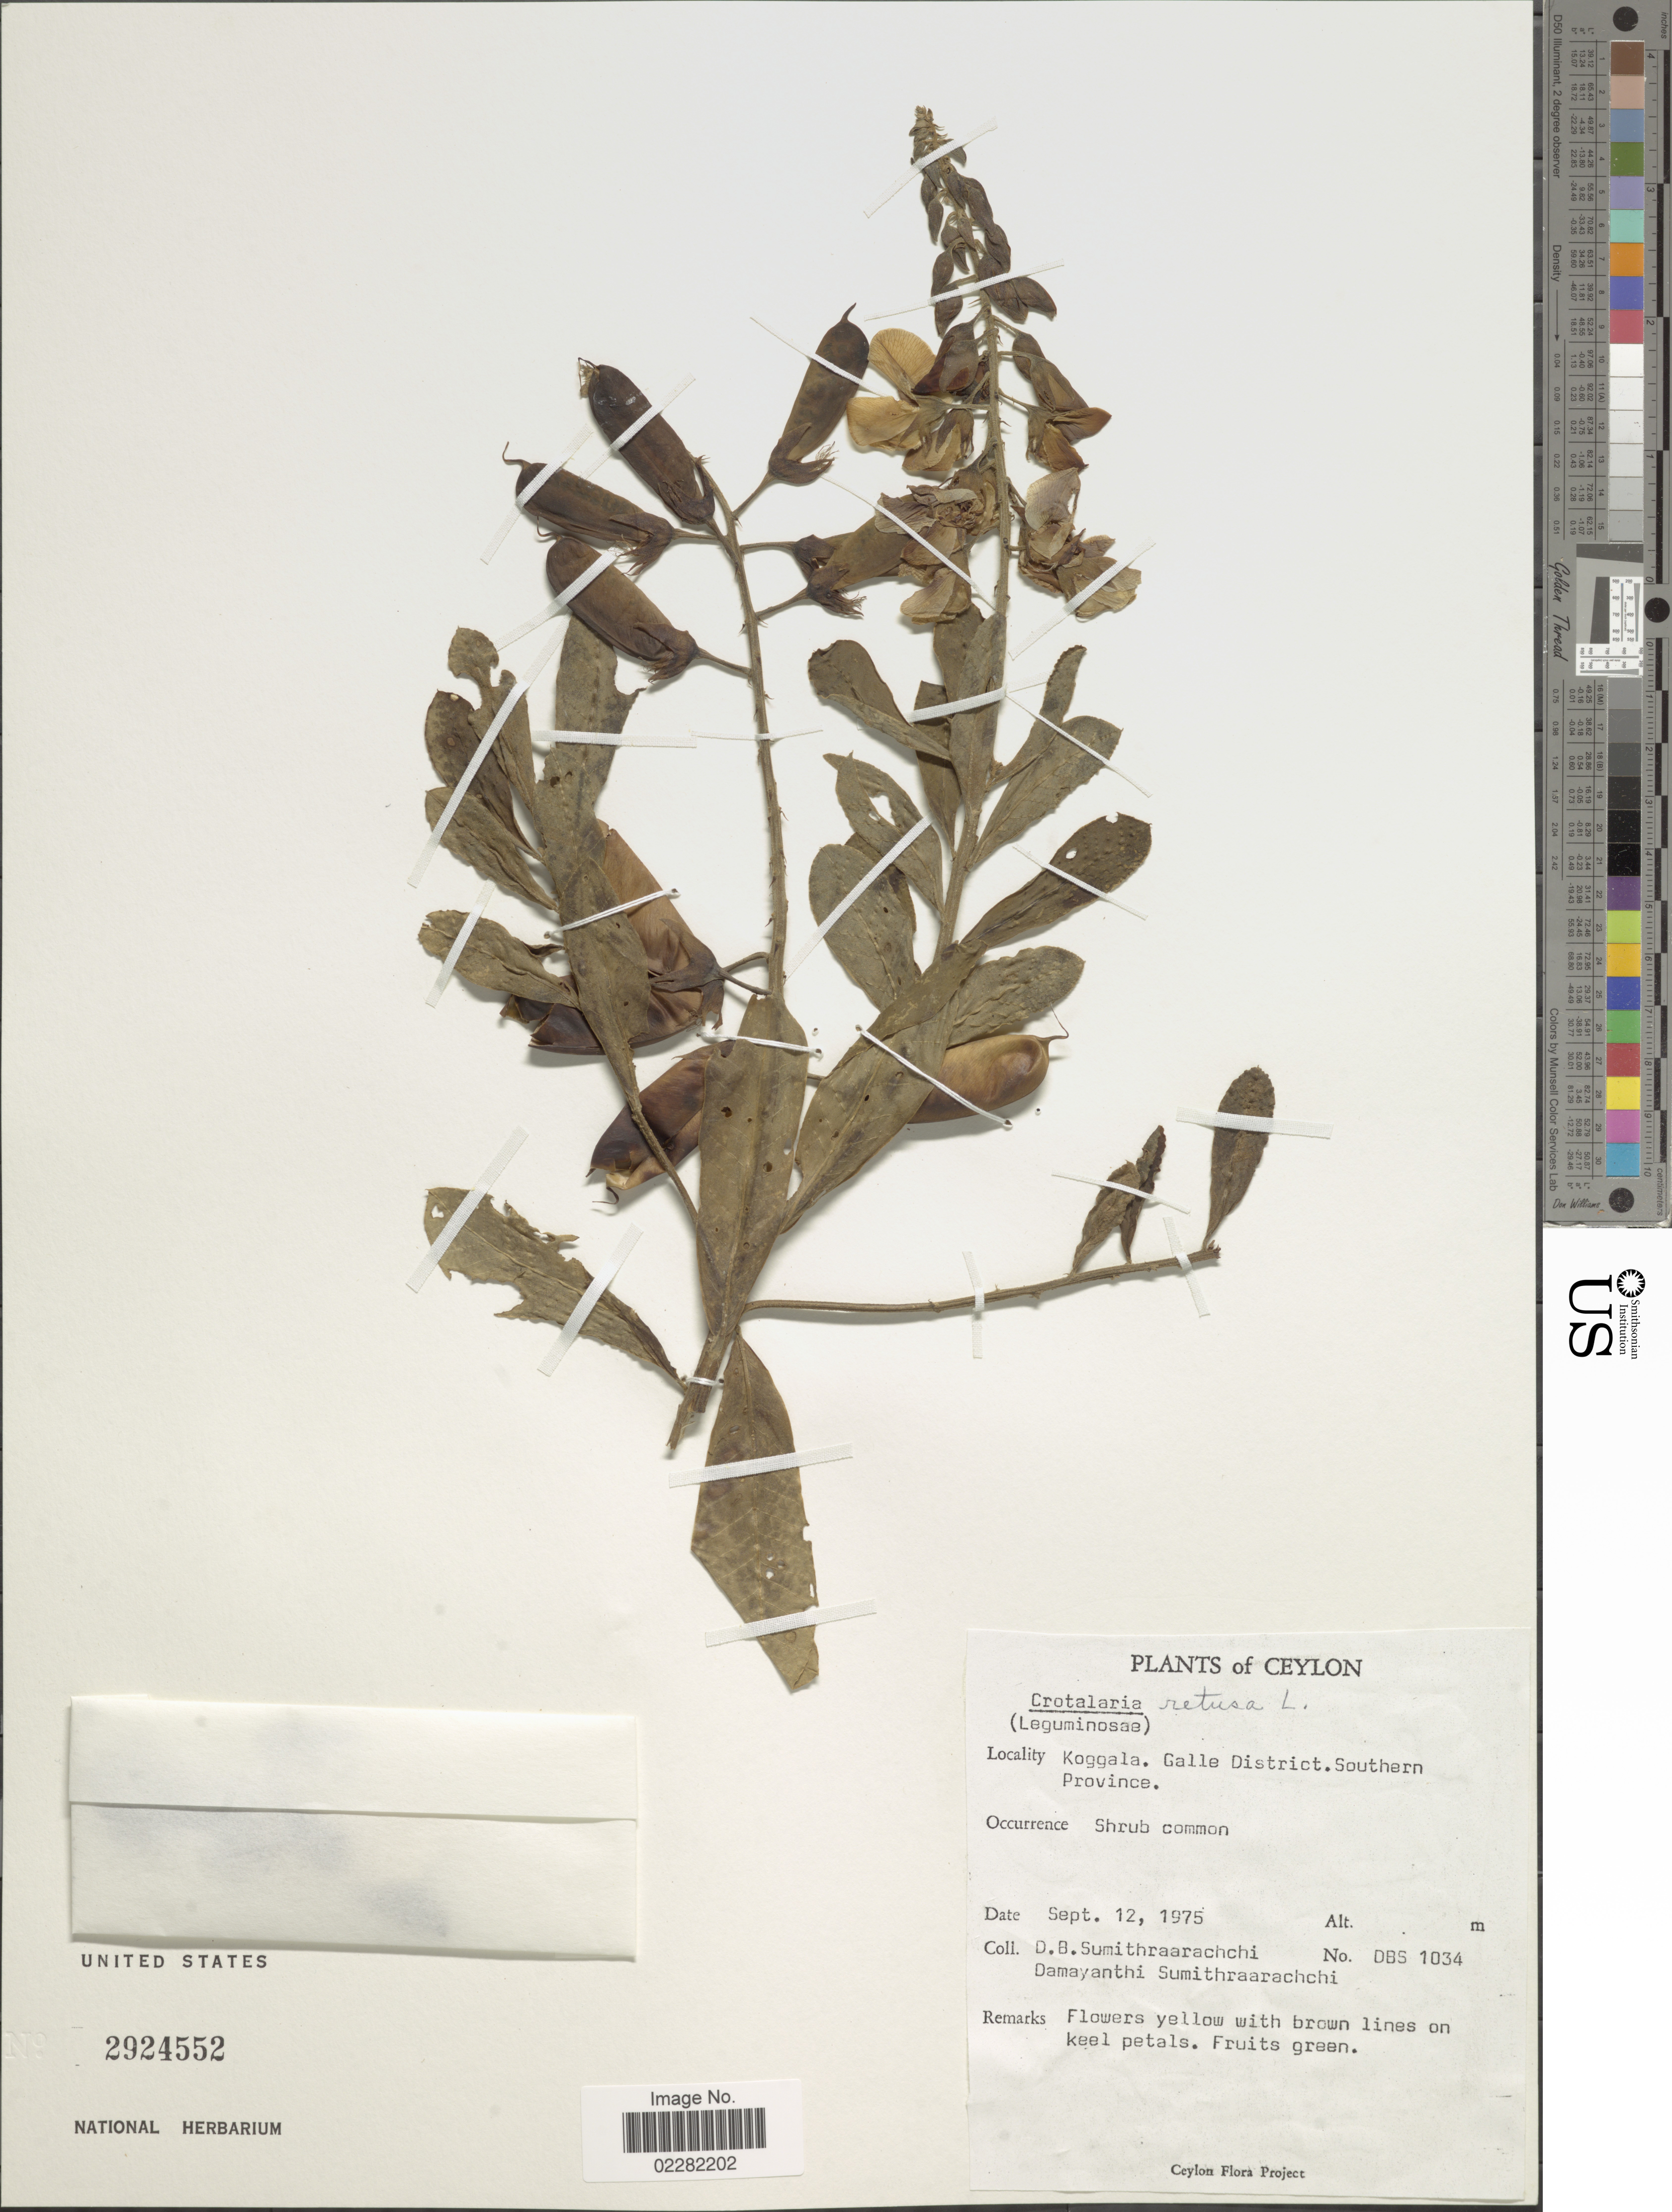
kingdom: Plantae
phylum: Tracheophyta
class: Magnoliopsida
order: Fabales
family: Fabaceae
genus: Crotalaria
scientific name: Crotalaria retusa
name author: L.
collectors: D. B. Sumithraarachchi & D. Sumithraarachchi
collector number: DBS 1034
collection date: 1975-09-12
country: Sri Lanka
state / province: Southern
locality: Ceylon, Koggala, Galle District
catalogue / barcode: US 2924552